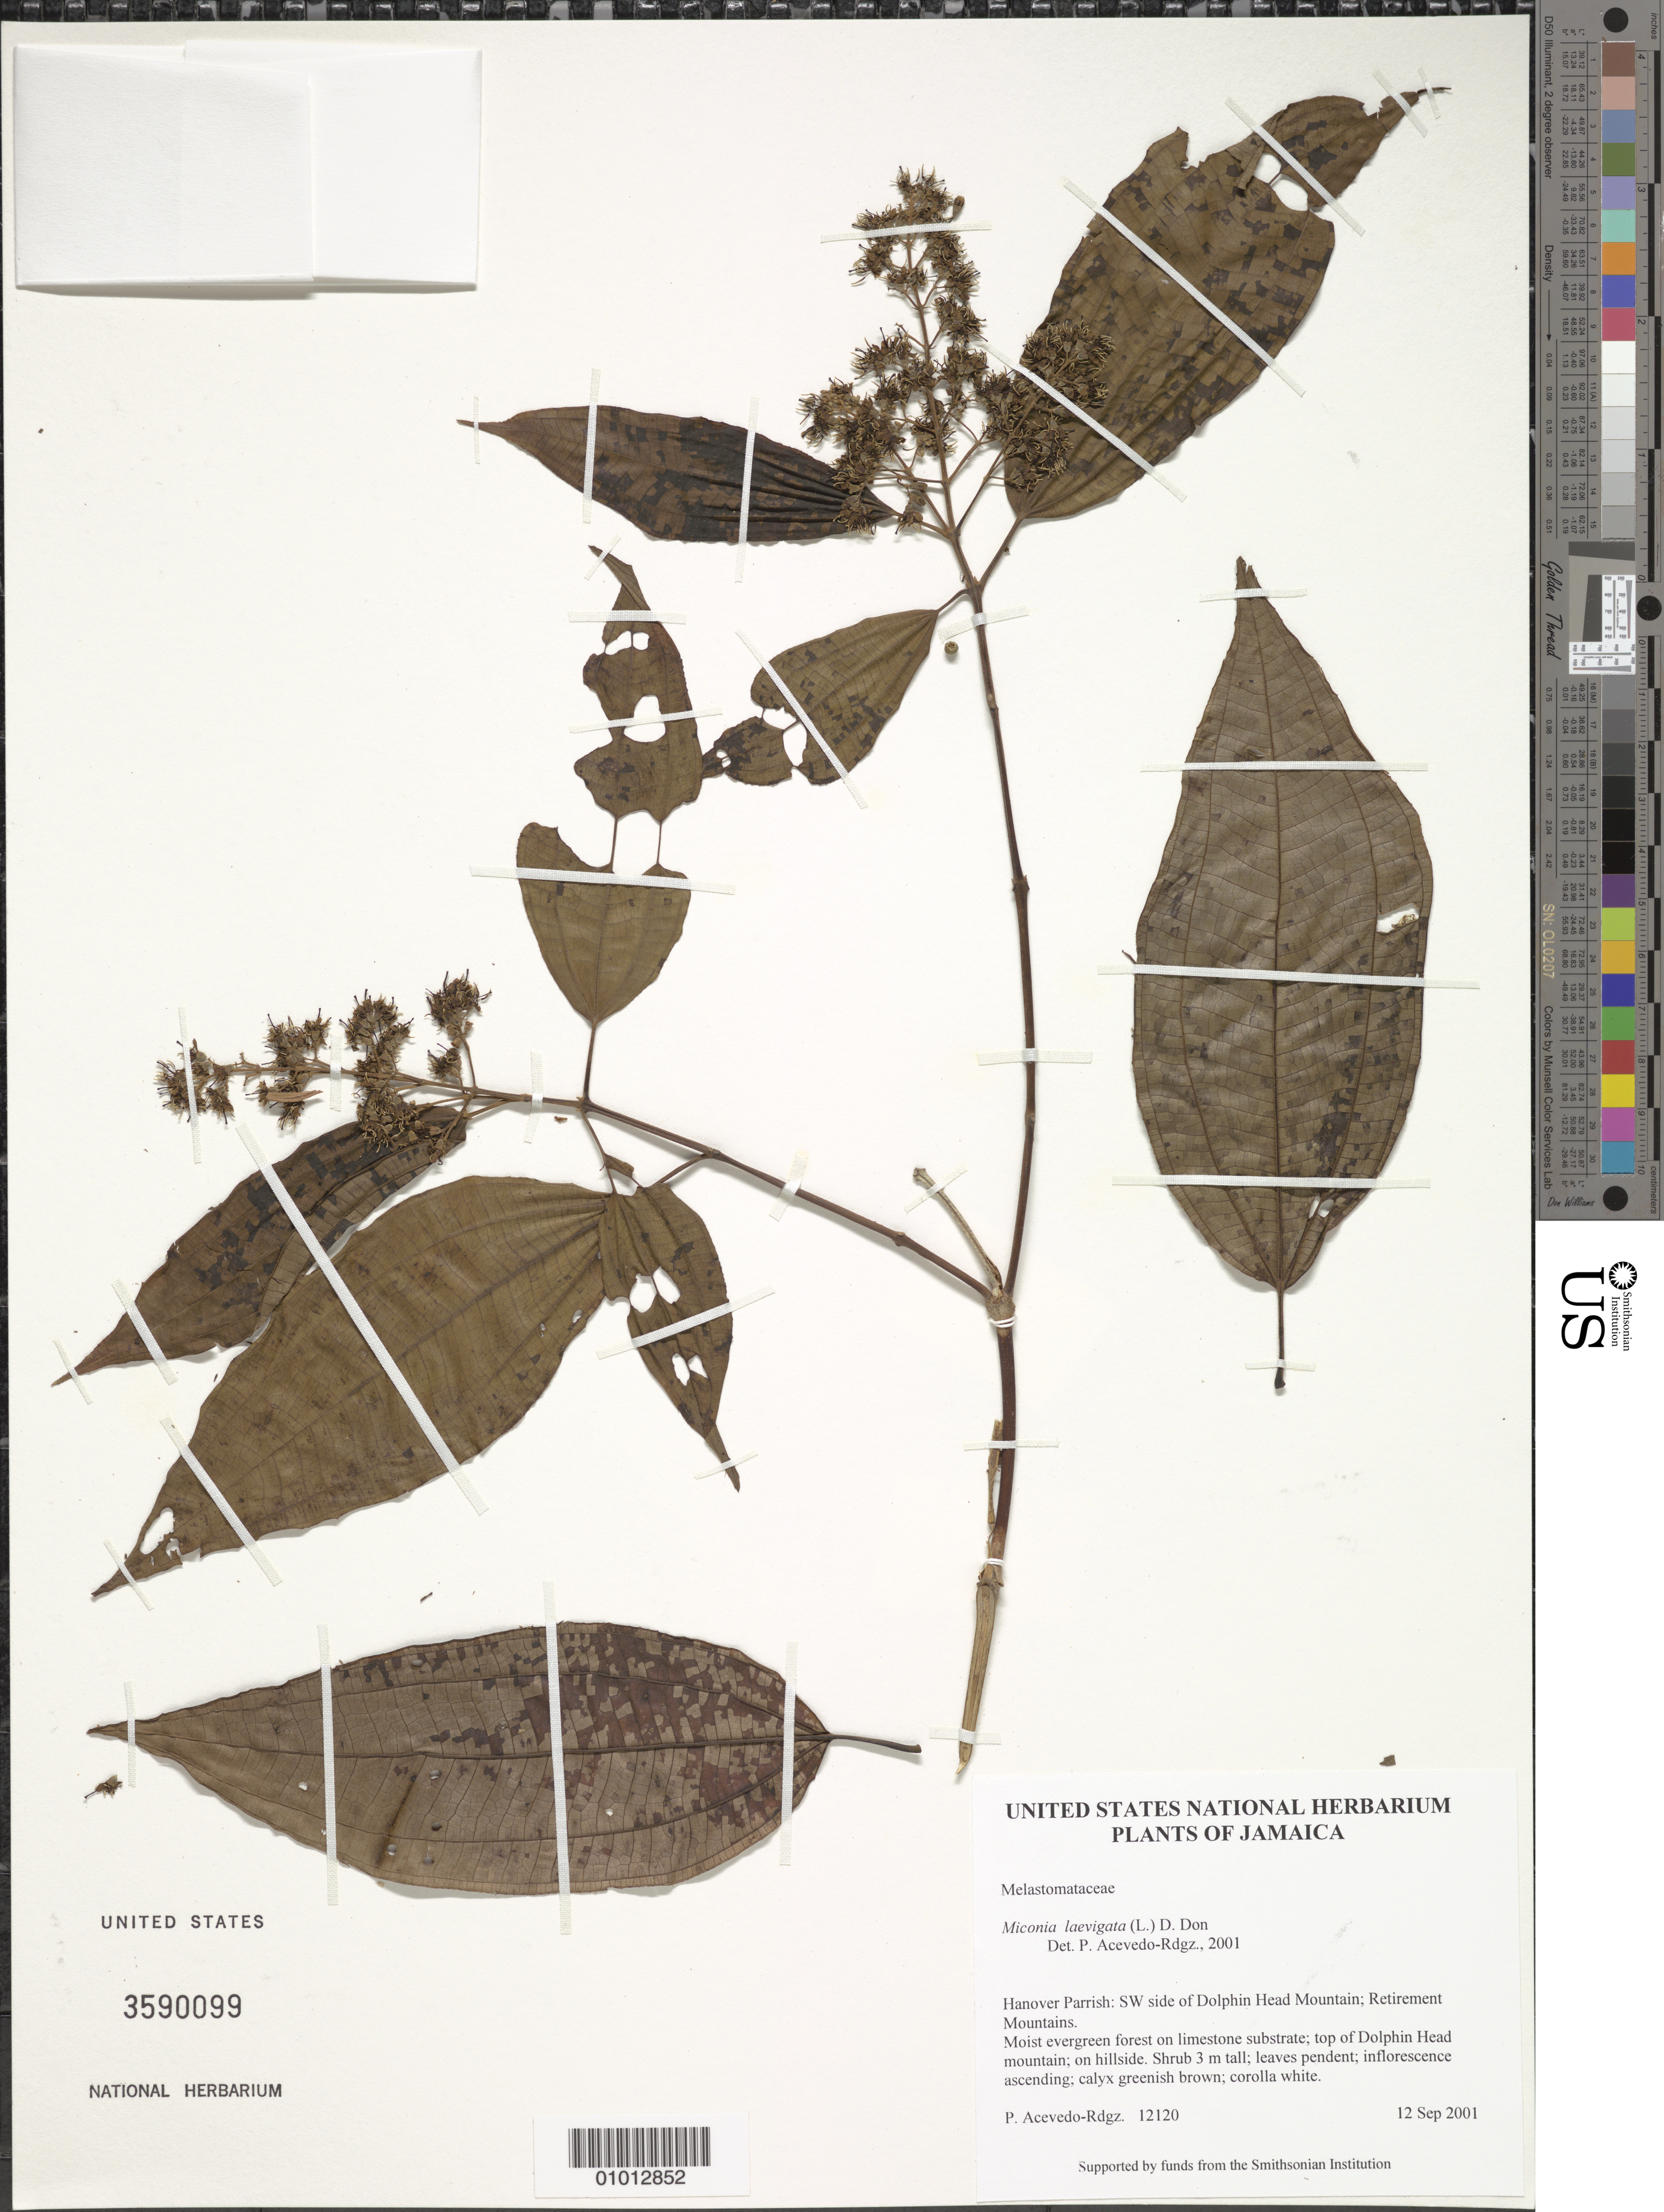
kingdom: Plantae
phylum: Tracheophyta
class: Magnoliopsida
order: Myrtales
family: Melastomataceae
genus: Miconia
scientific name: Miconia laevigata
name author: (L.) D. Don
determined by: Acevedo-Rodríguez, P., (BOT), Smithsonian Institution - National Museum of Natural History (UNITED STATES)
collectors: P. Acevedo-Rodr.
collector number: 12120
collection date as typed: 12 Sep 2001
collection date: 2001-09-12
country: Jamaica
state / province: Hanover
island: Jamaica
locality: Hanover Parrish: SW side of Dolphin Head Mountain; Retirement Mountains.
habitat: Moist evergreen forest on limestone substrate; top of Dolphin Head mountain; on hillside.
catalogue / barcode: US 3590099